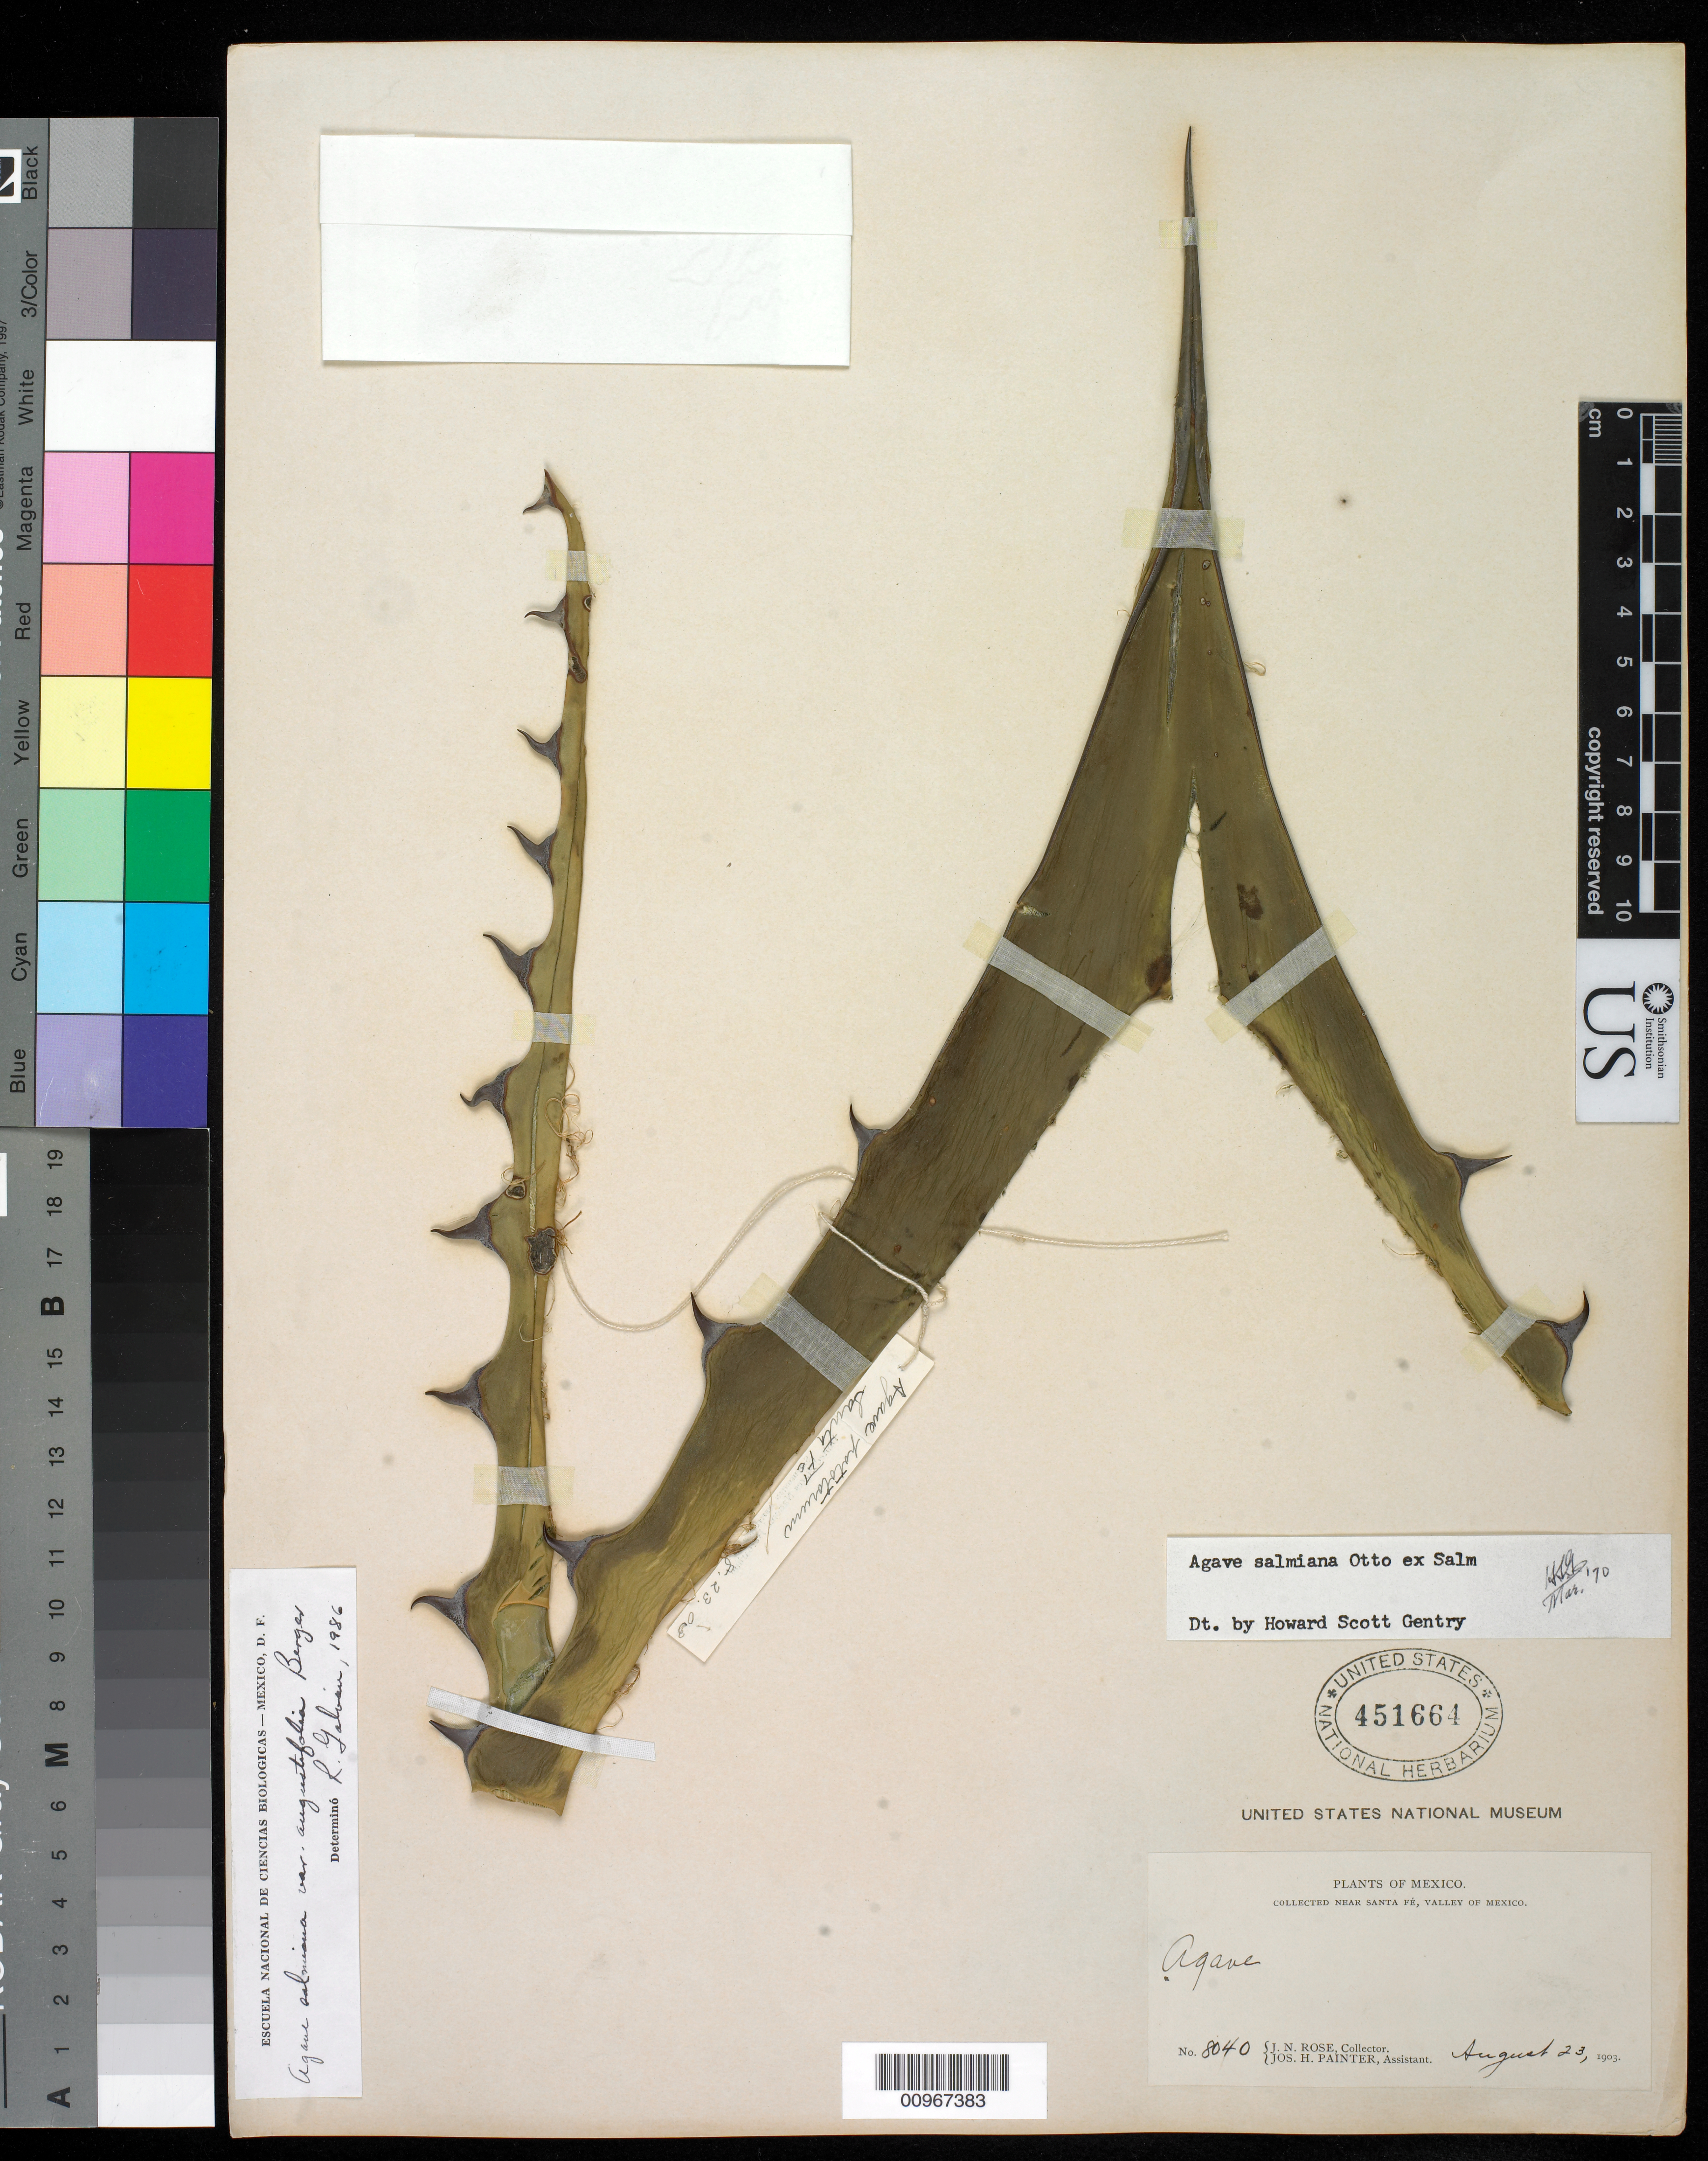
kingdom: Plantae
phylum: Tracheophyta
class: Liliopsida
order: Asparagales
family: Asparagaceae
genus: Agave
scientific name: Agave salmiana var. angustifolia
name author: A. Berger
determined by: Galván, R.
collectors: J. N. Rose & J. H. Painter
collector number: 8040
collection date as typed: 23 Aug 1903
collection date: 1903-08-23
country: Mexico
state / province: México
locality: Near Santa Fe, Valley of Mexico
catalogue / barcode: US 451664